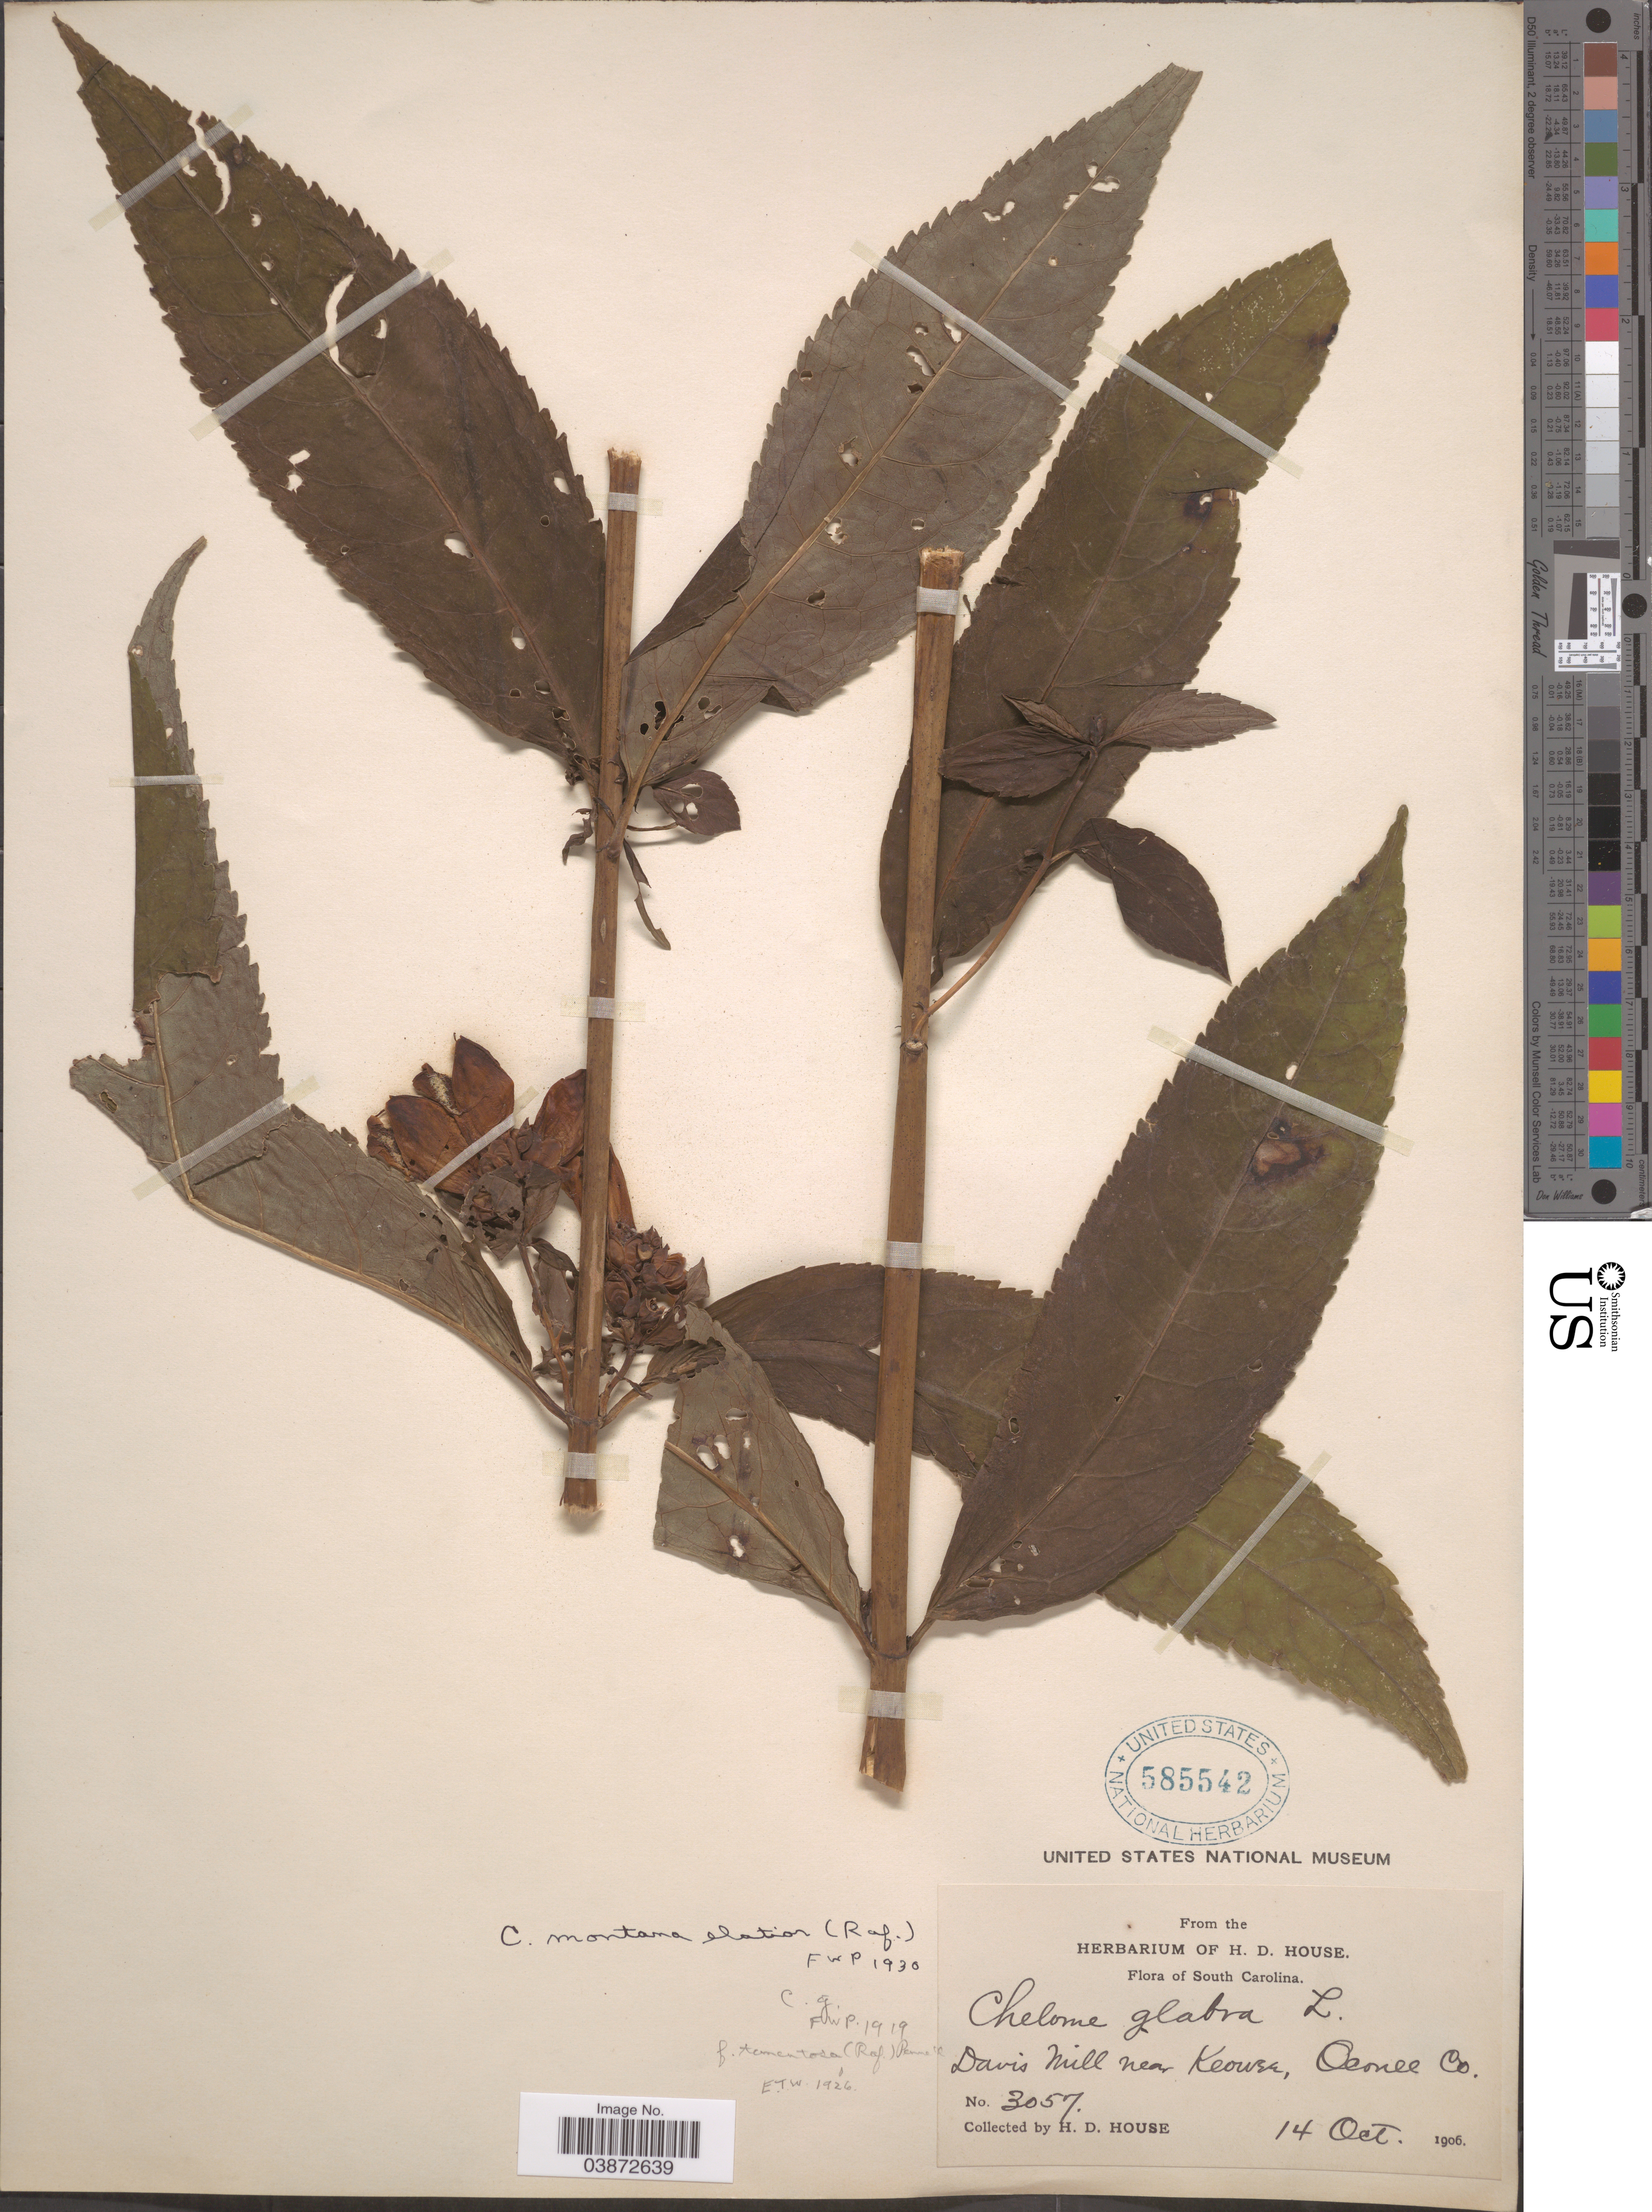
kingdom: Plantae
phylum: Tracheophyta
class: Magnoliopsida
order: Lamiales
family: Plantaginaceae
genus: Chelone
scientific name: Chelone montana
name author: (Raf.) Pennell & Wherry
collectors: H. D. House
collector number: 3057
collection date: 1906-10-14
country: United States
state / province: South Carolina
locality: Davis Mill near Keowee, Oconee Co.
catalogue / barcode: US 585542